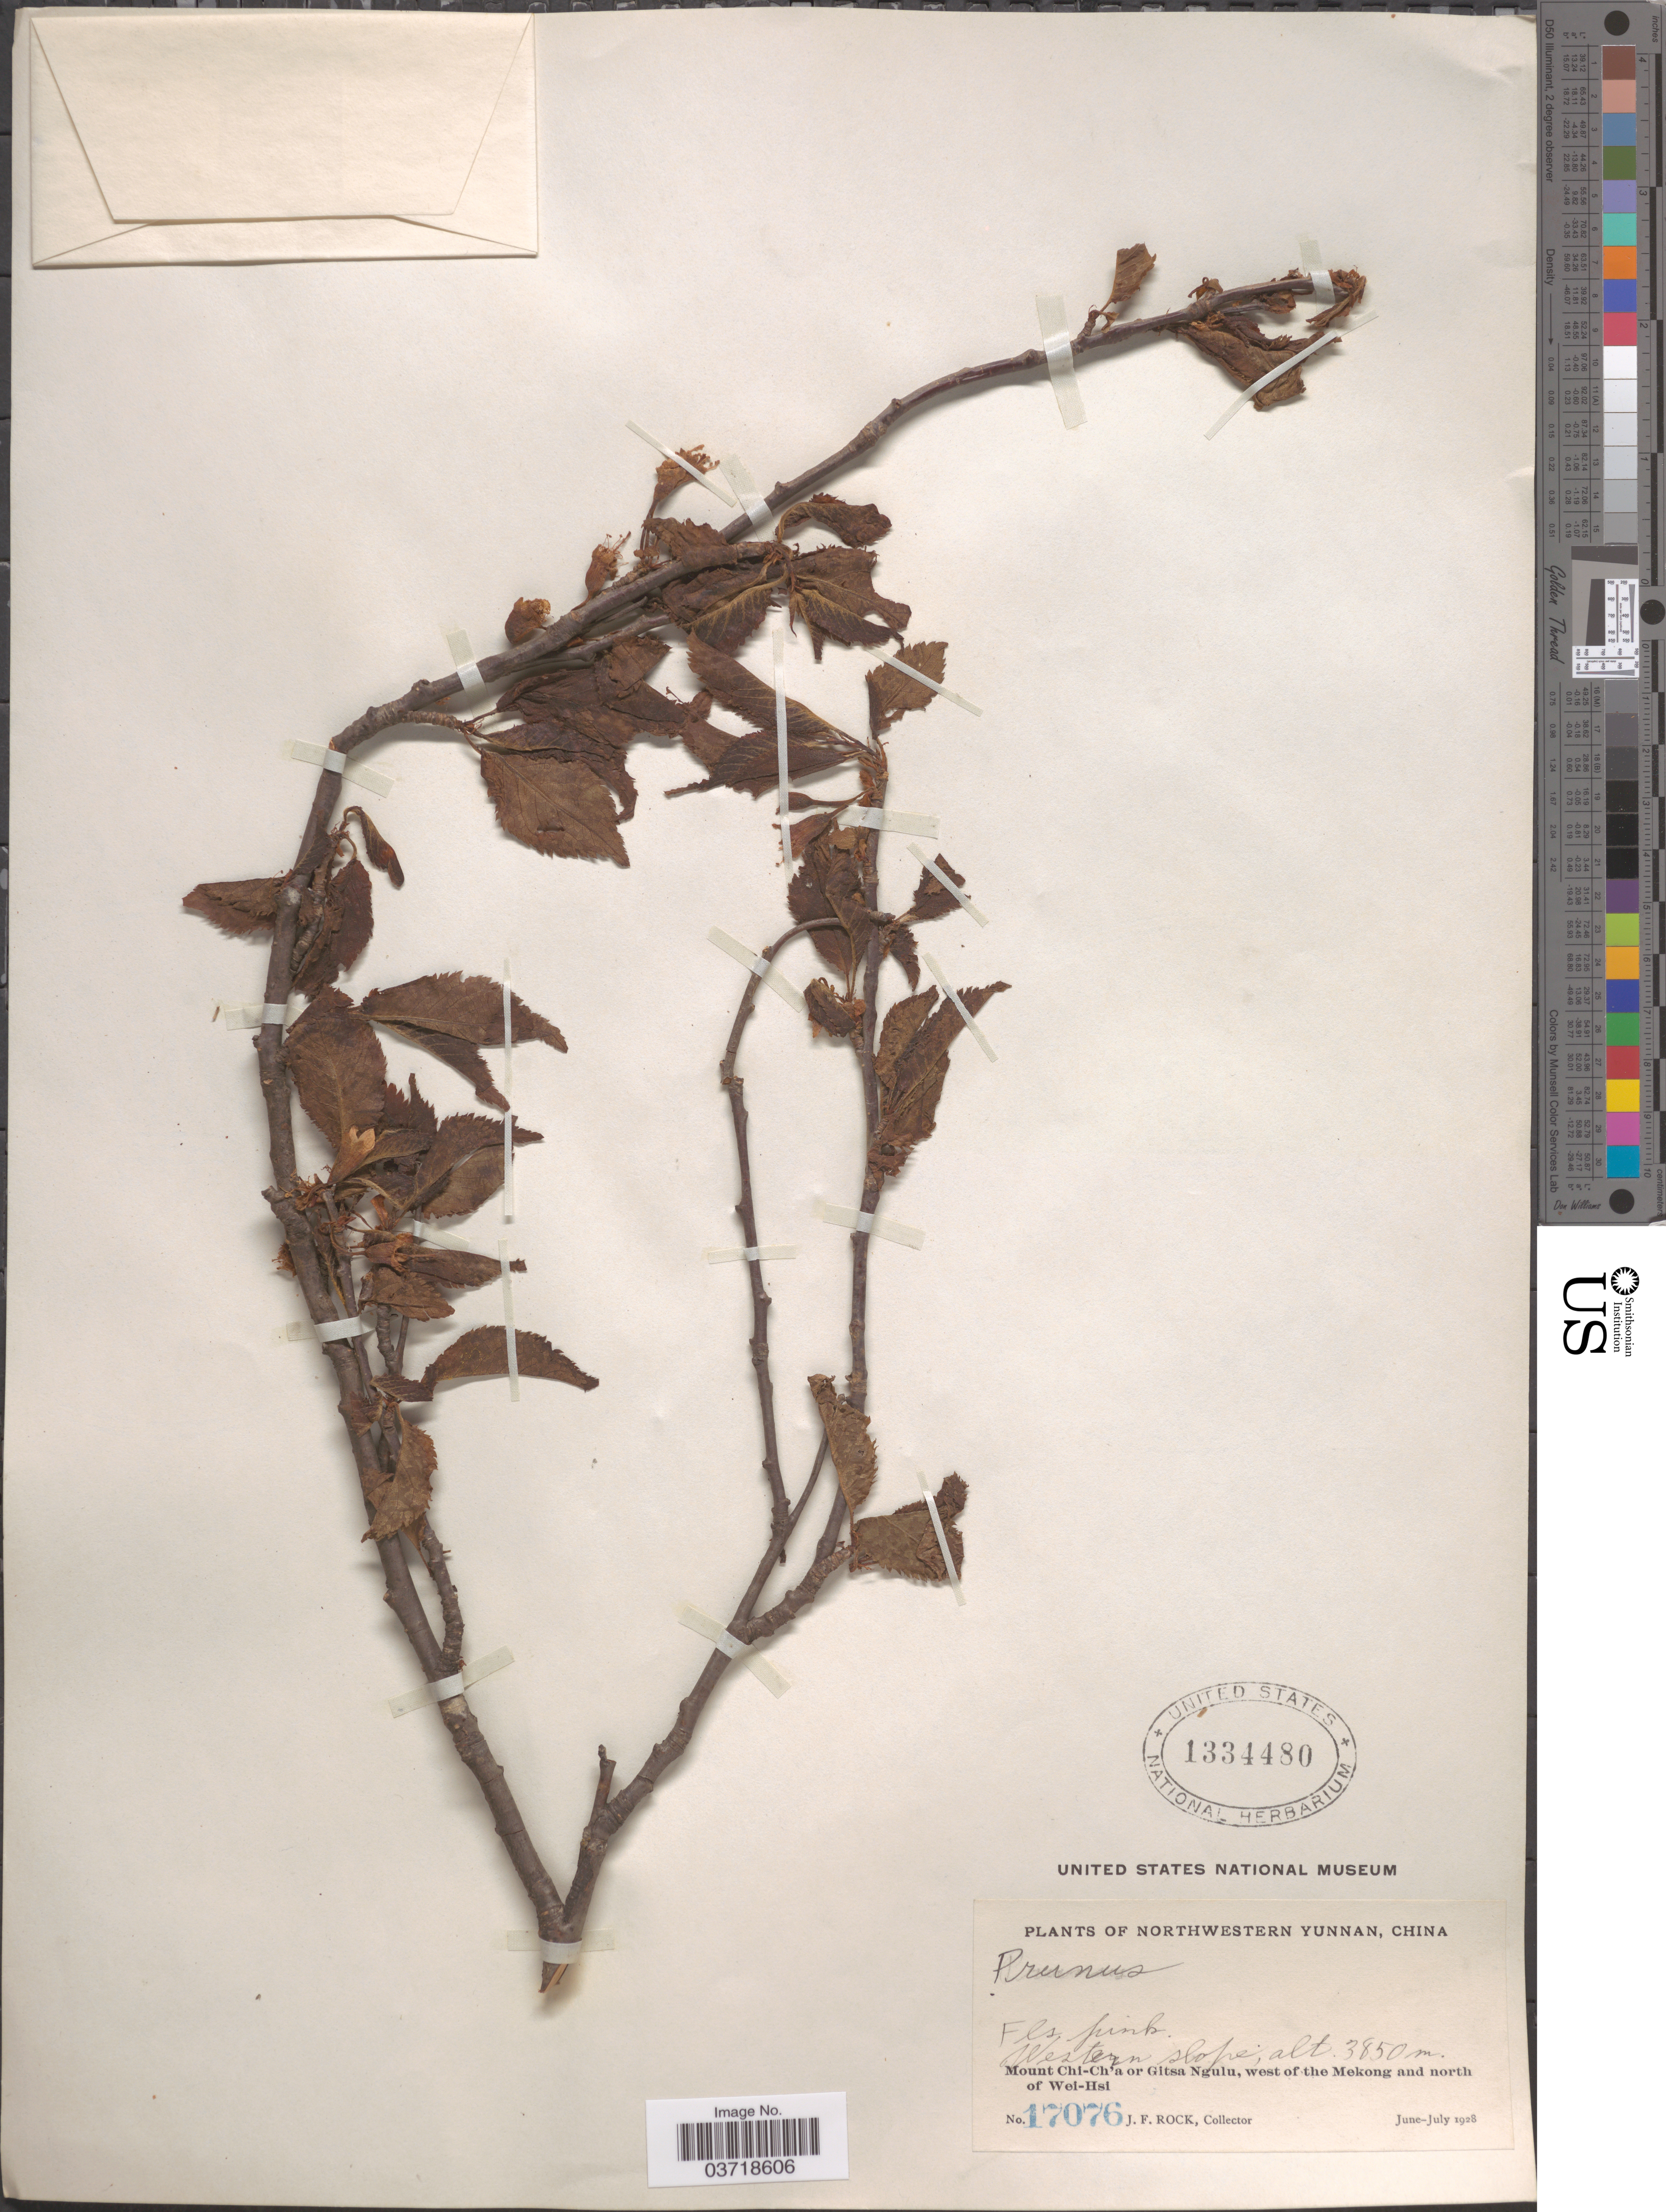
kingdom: Plantae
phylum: Tracheophyta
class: Magnoliopsida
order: Rosales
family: Rosaceae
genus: Prunus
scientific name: Prunus sp.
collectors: J. Rock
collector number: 17076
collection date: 1928-06/1928-07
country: China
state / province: Yunnan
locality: Northwestern Yunnan. Western slope. Mount Chi-Ch'a or Gitsa Ngulu, west of the Mekong and north of Wei-Hsi.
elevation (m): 3850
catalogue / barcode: US 1334480